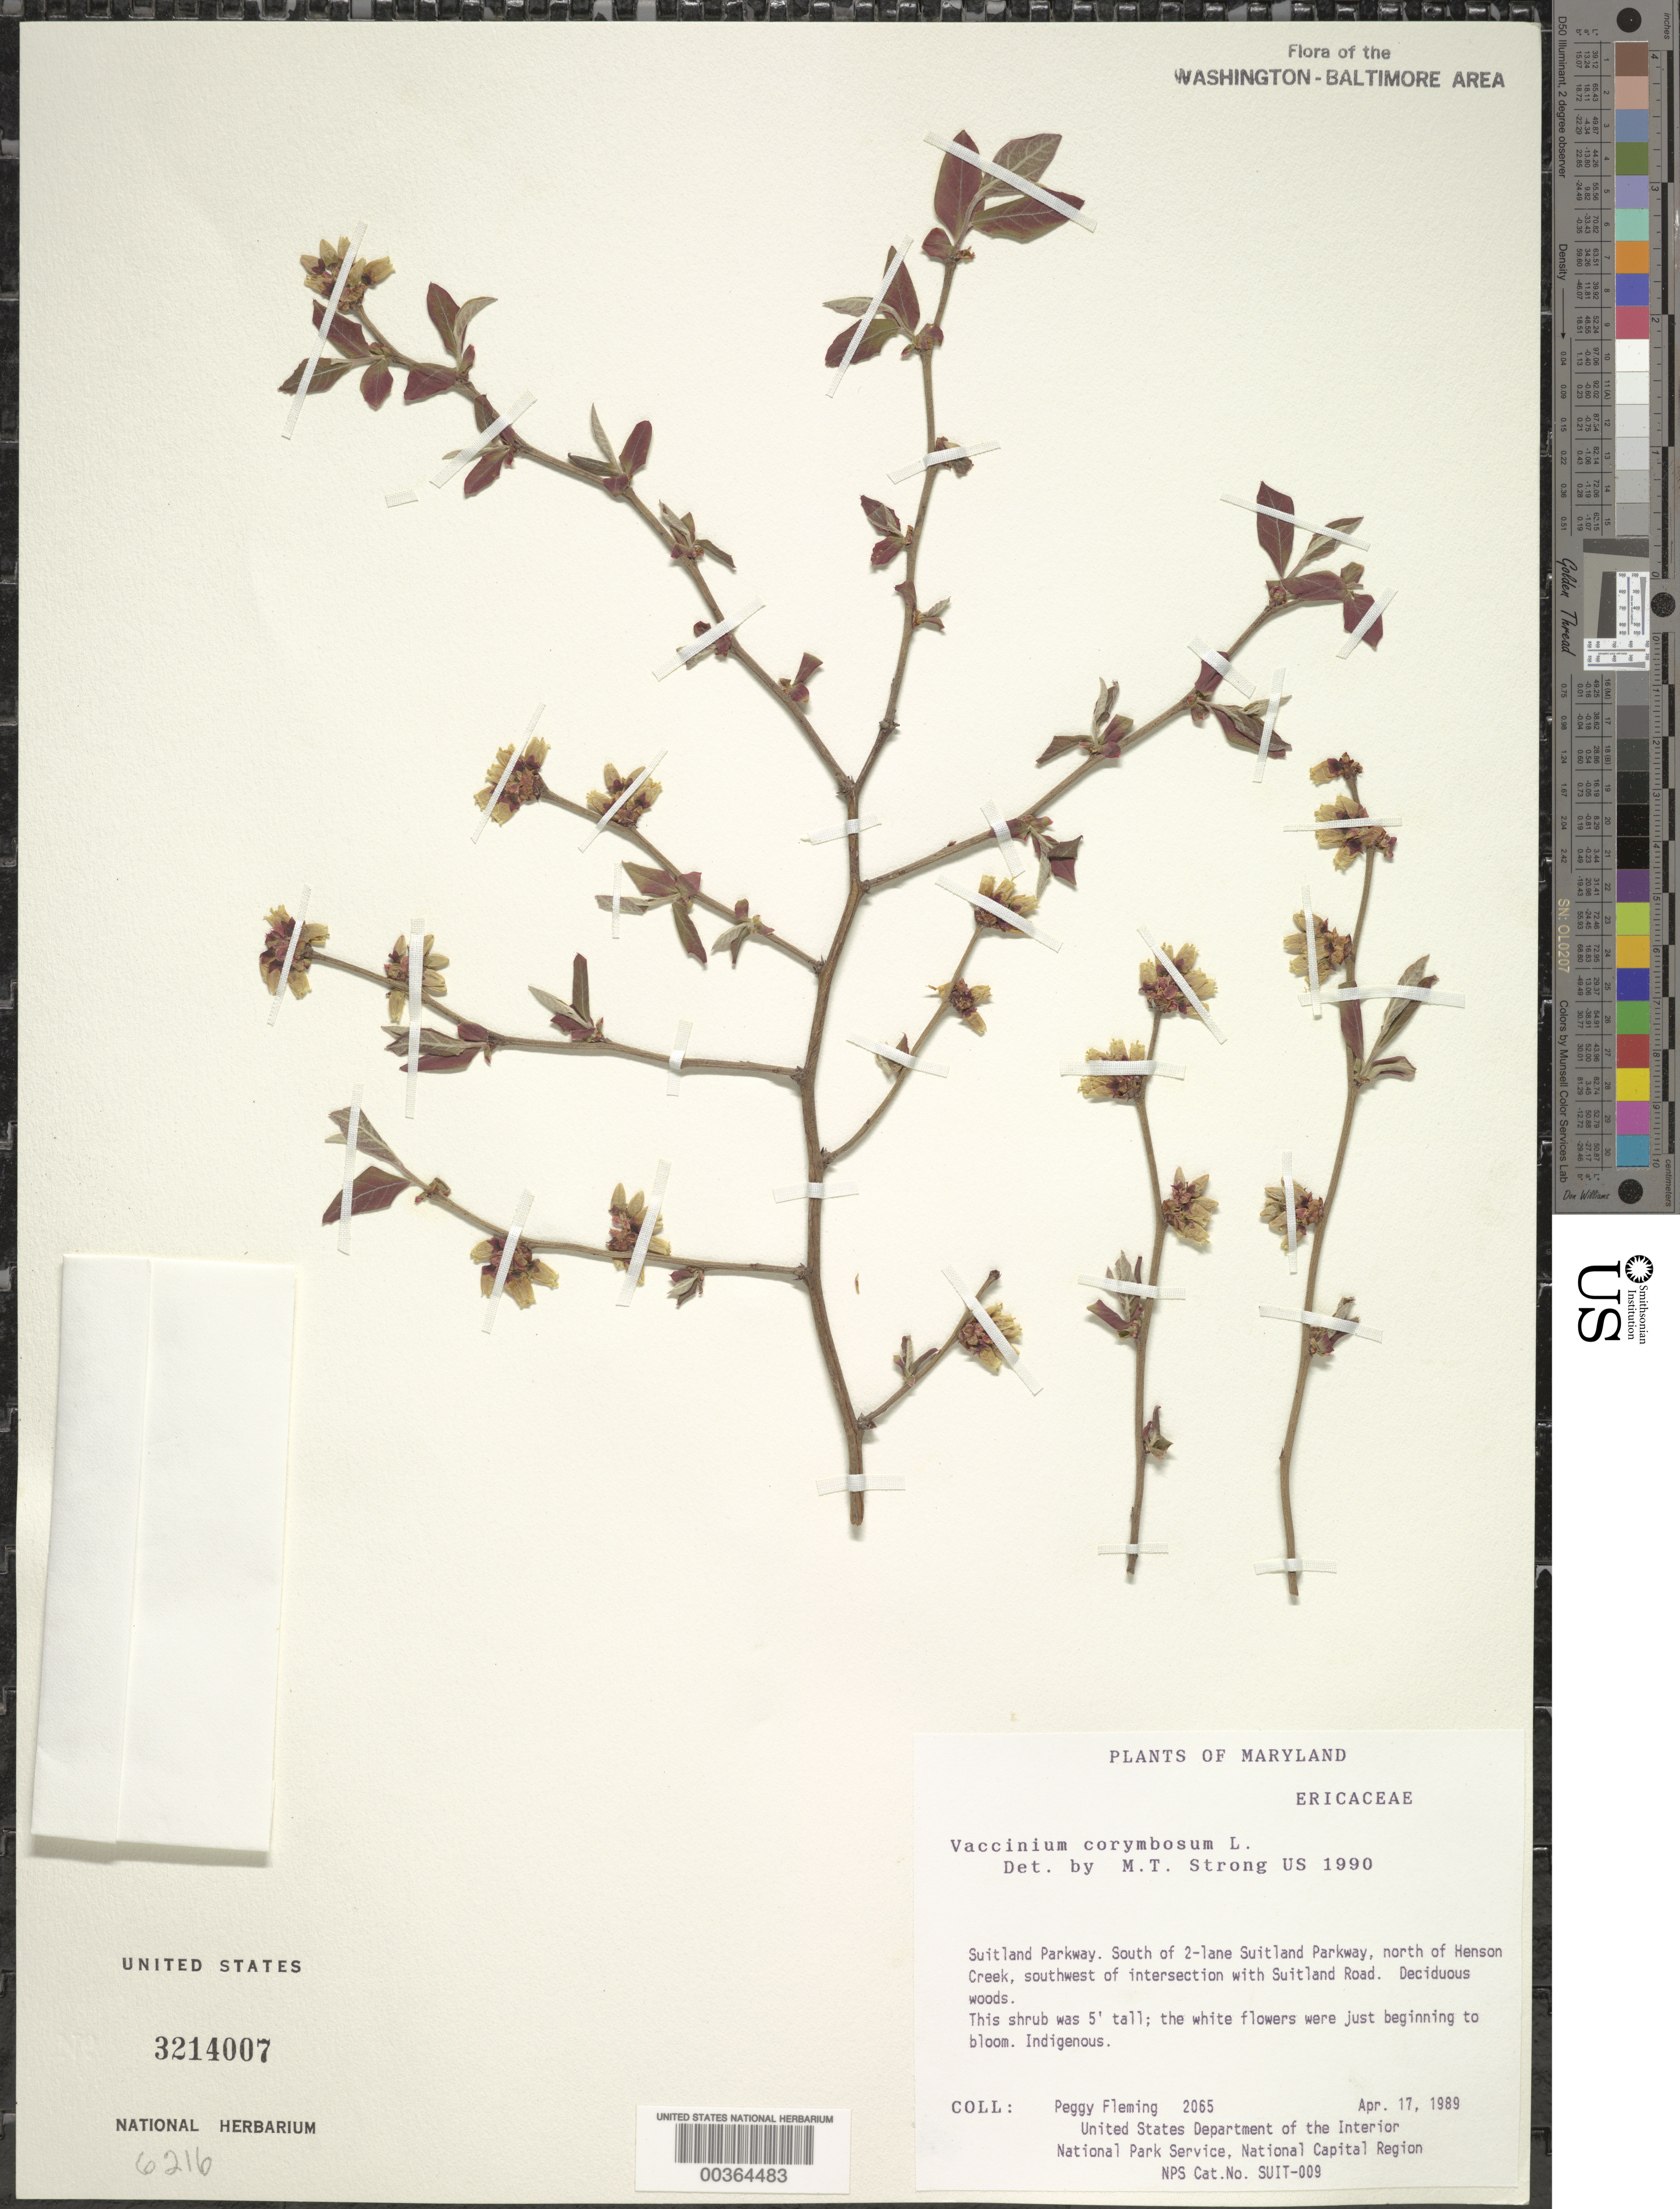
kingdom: Plantae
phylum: Tracheophyta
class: Magnoliopsida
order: Ericales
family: Ericaceae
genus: Vaccinium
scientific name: Vaccinium corymbosum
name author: L.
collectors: P. Fleming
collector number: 2065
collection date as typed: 17 Apr 1989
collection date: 1989-04-17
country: United States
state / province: Maryland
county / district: Prince George's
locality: Suitland Parkway, S of 2 lane Suitland Parkway, N of Henson Creek SW of intersection of Suitland Road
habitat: Deciduous woods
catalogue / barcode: US 3214007